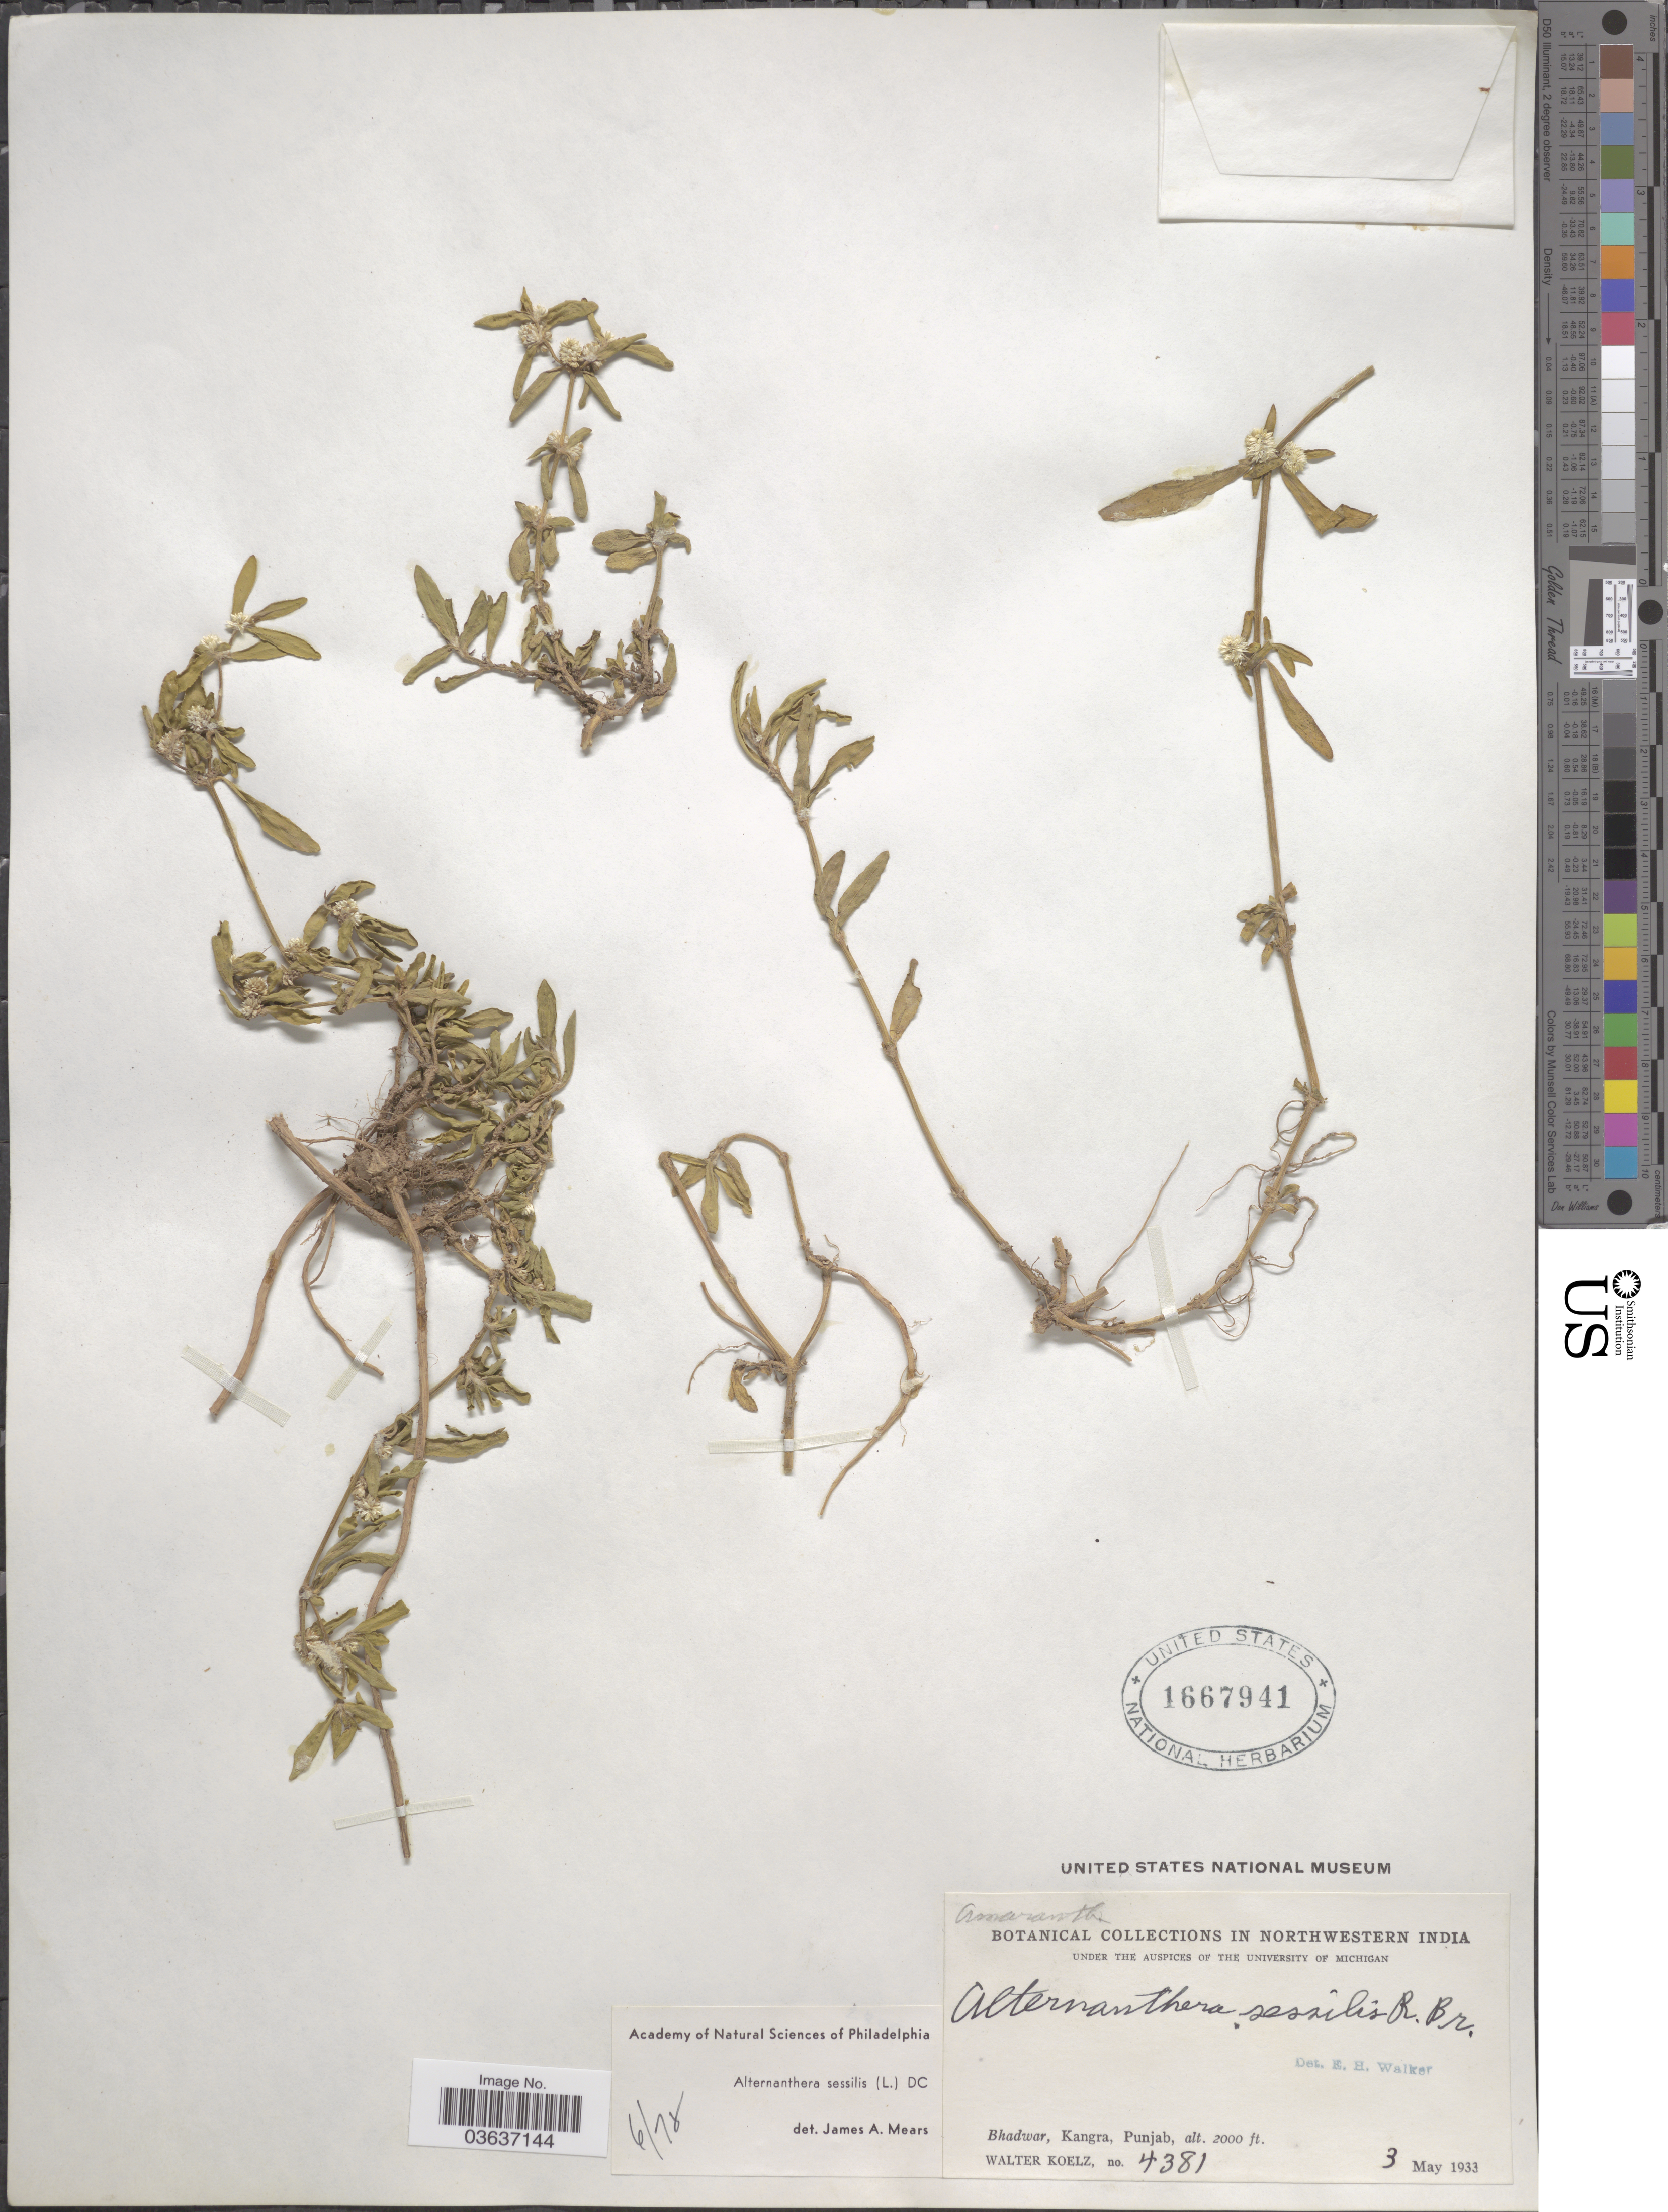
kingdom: Plantae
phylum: Tracheophyta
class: Magnoliopsida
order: Caryophyllales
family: Amaranthaceae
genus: Alternanthera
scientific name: Alternanthera sessilis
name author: (L.) DC.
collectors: W. N. Koelz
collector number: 4381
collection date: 1933-05-03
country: India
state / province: Himachal Pradesh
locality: Northwestern India. Bhadwar, Kangra.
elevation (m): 610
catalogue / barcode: US 1667941